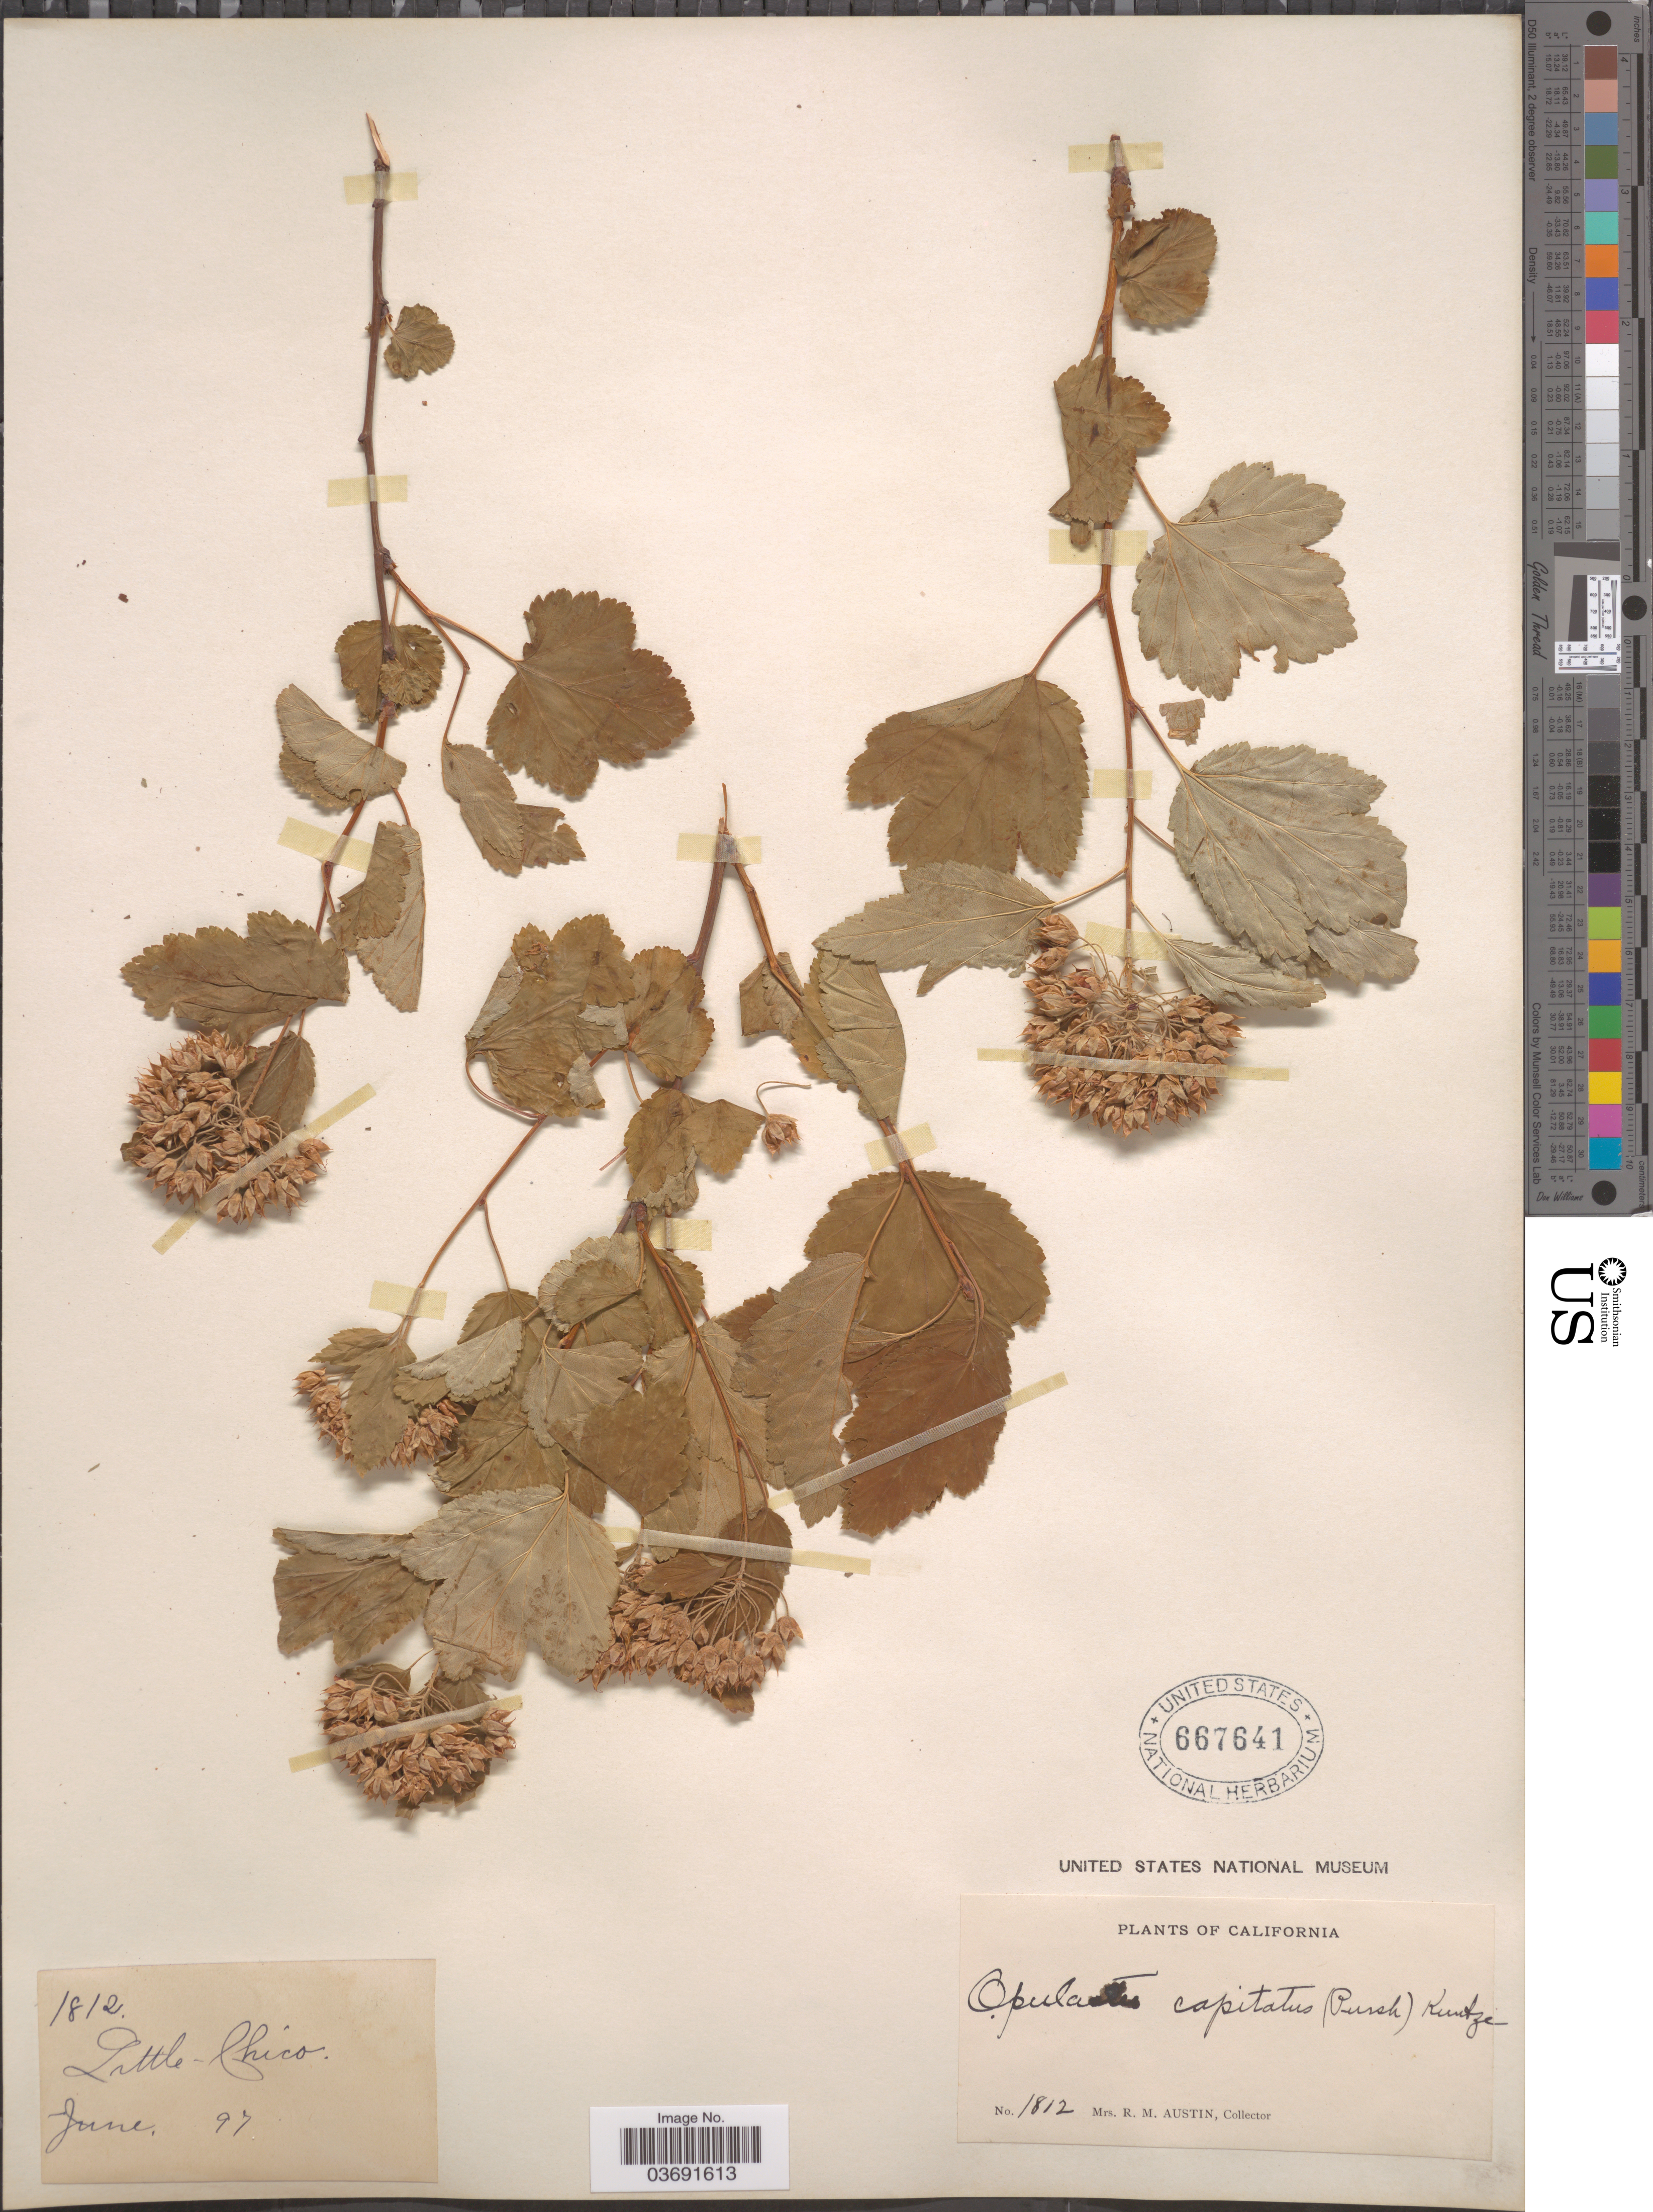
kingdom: Plantae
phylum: Tracheophyta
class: Magnoliopsida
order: Rosales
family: Rosaceae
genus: Physocarpus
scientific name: Physocarpus capitatus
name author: (Pursh) Kuntze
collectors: R. Austin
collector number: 1812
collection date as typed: Transcribed d/m/y: /6/97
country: United States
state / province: California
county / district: Butte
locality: Little Chico.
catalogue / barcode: US 667641